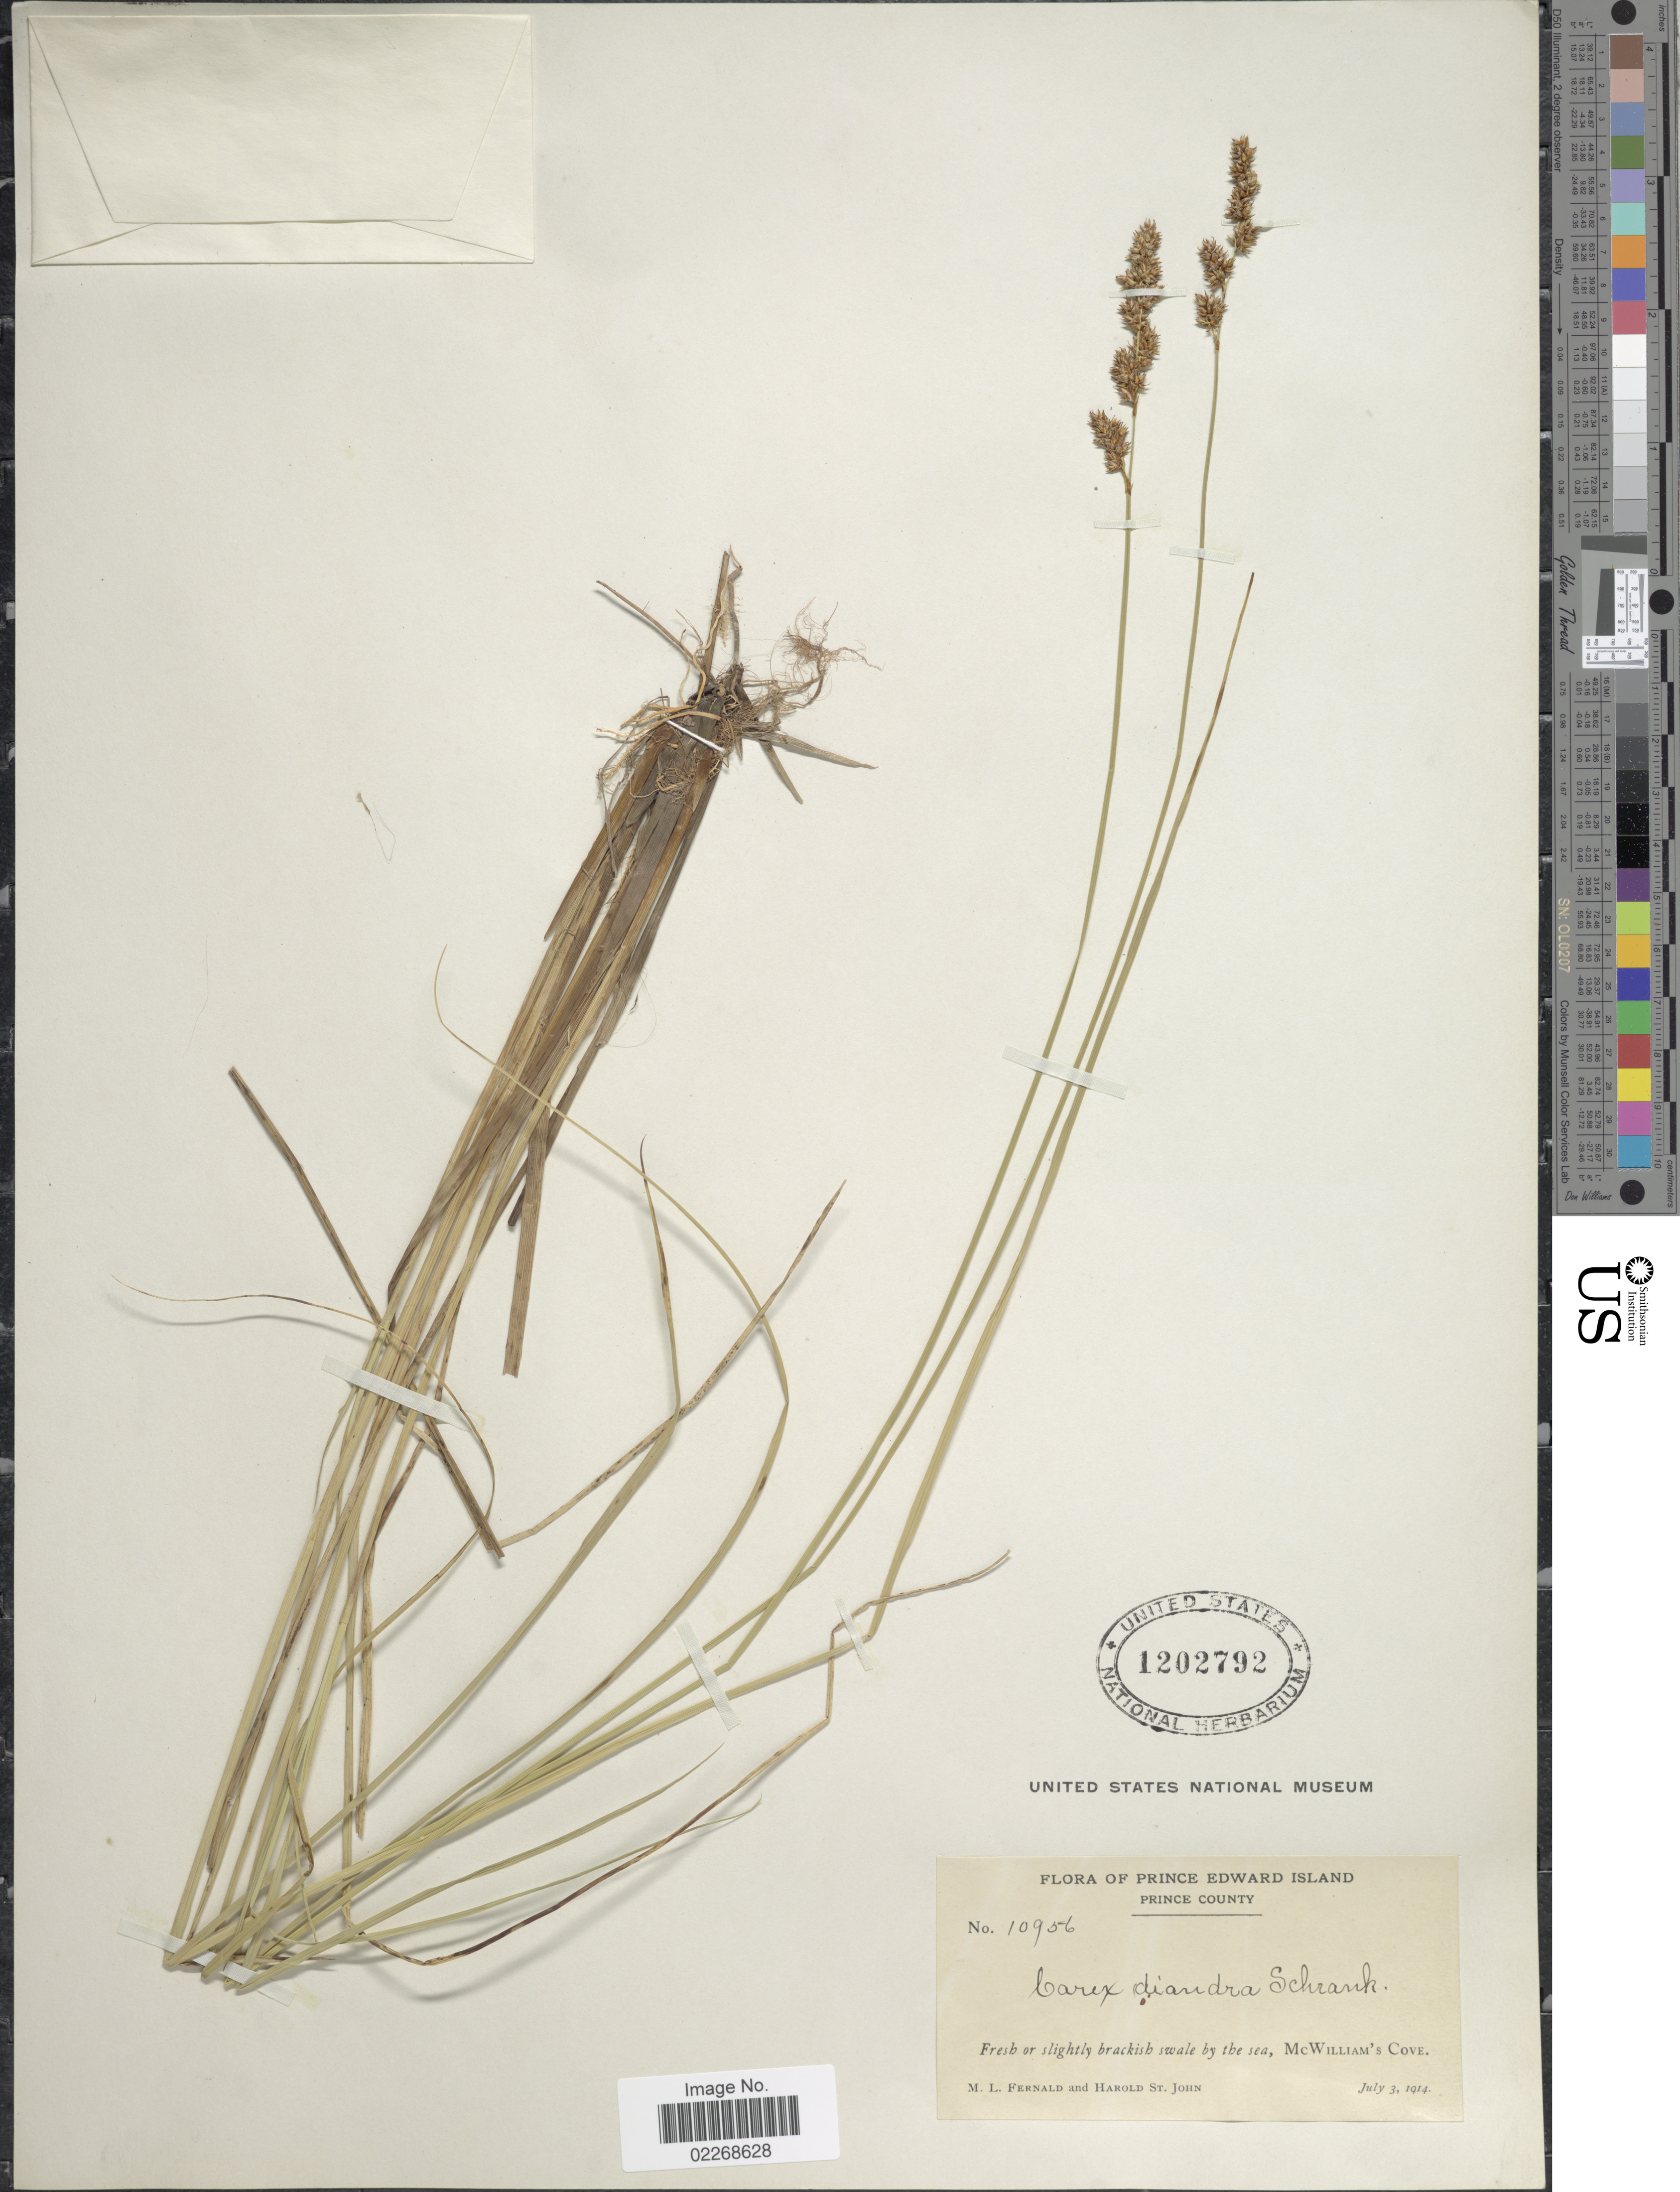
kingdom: Plantae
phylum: Tracheophyta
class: Liliopsida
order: Poales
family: Cyperaceae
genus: Carex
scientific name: Carex diandra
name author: Schrank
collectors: M. L. Fernald & H. St. John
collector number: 10956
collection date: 1914-07-03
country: Canada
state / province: Prince Edward Island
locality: Prince County, fresh or slightly brackish swale by the sea, McWilliam's Cove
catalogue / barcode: US 1202792